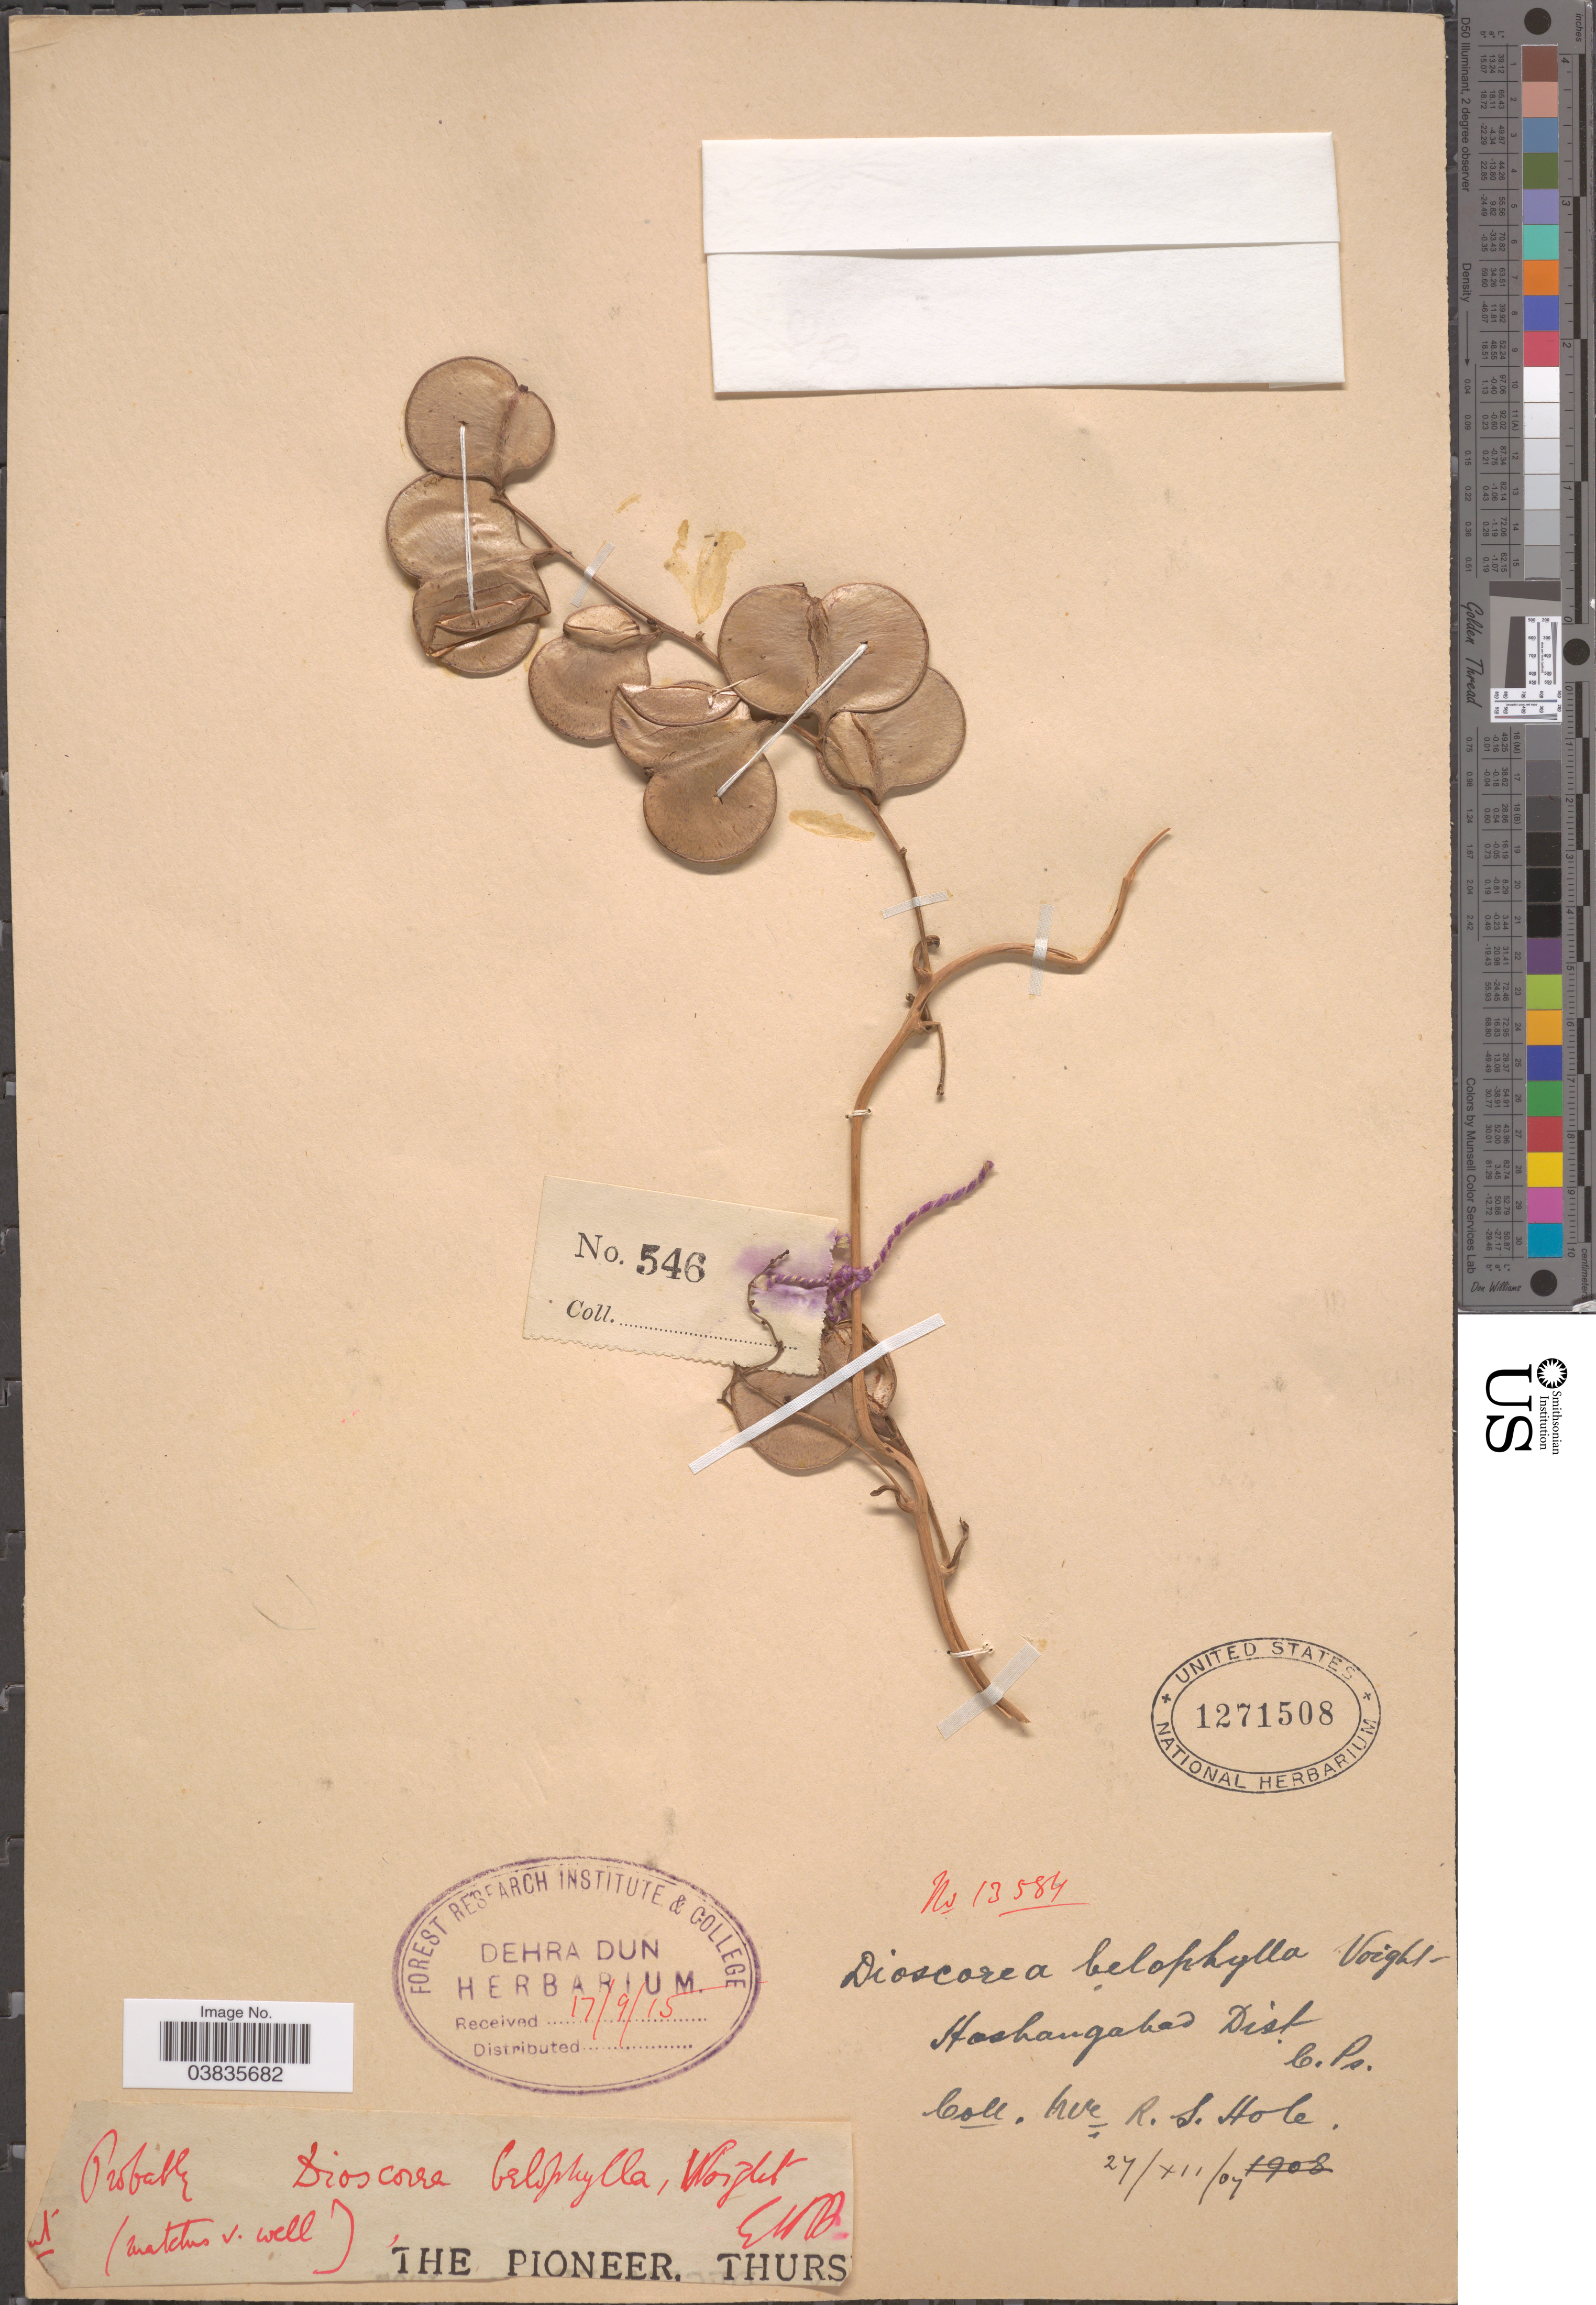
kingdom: Plantae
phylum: Tracheophyta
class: Liliopsida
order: Dioscoreales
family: Dioscoreaceae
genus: Dioscorea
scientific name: Dioscorea belophylloides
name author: Prain & Burkill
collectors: R. S. Hole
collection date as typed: Transcribed d/m/y: 27/12/7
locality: Hoshangabada [interpreted] Dist. C. Ps [interpreted].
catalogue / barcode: US 1271508